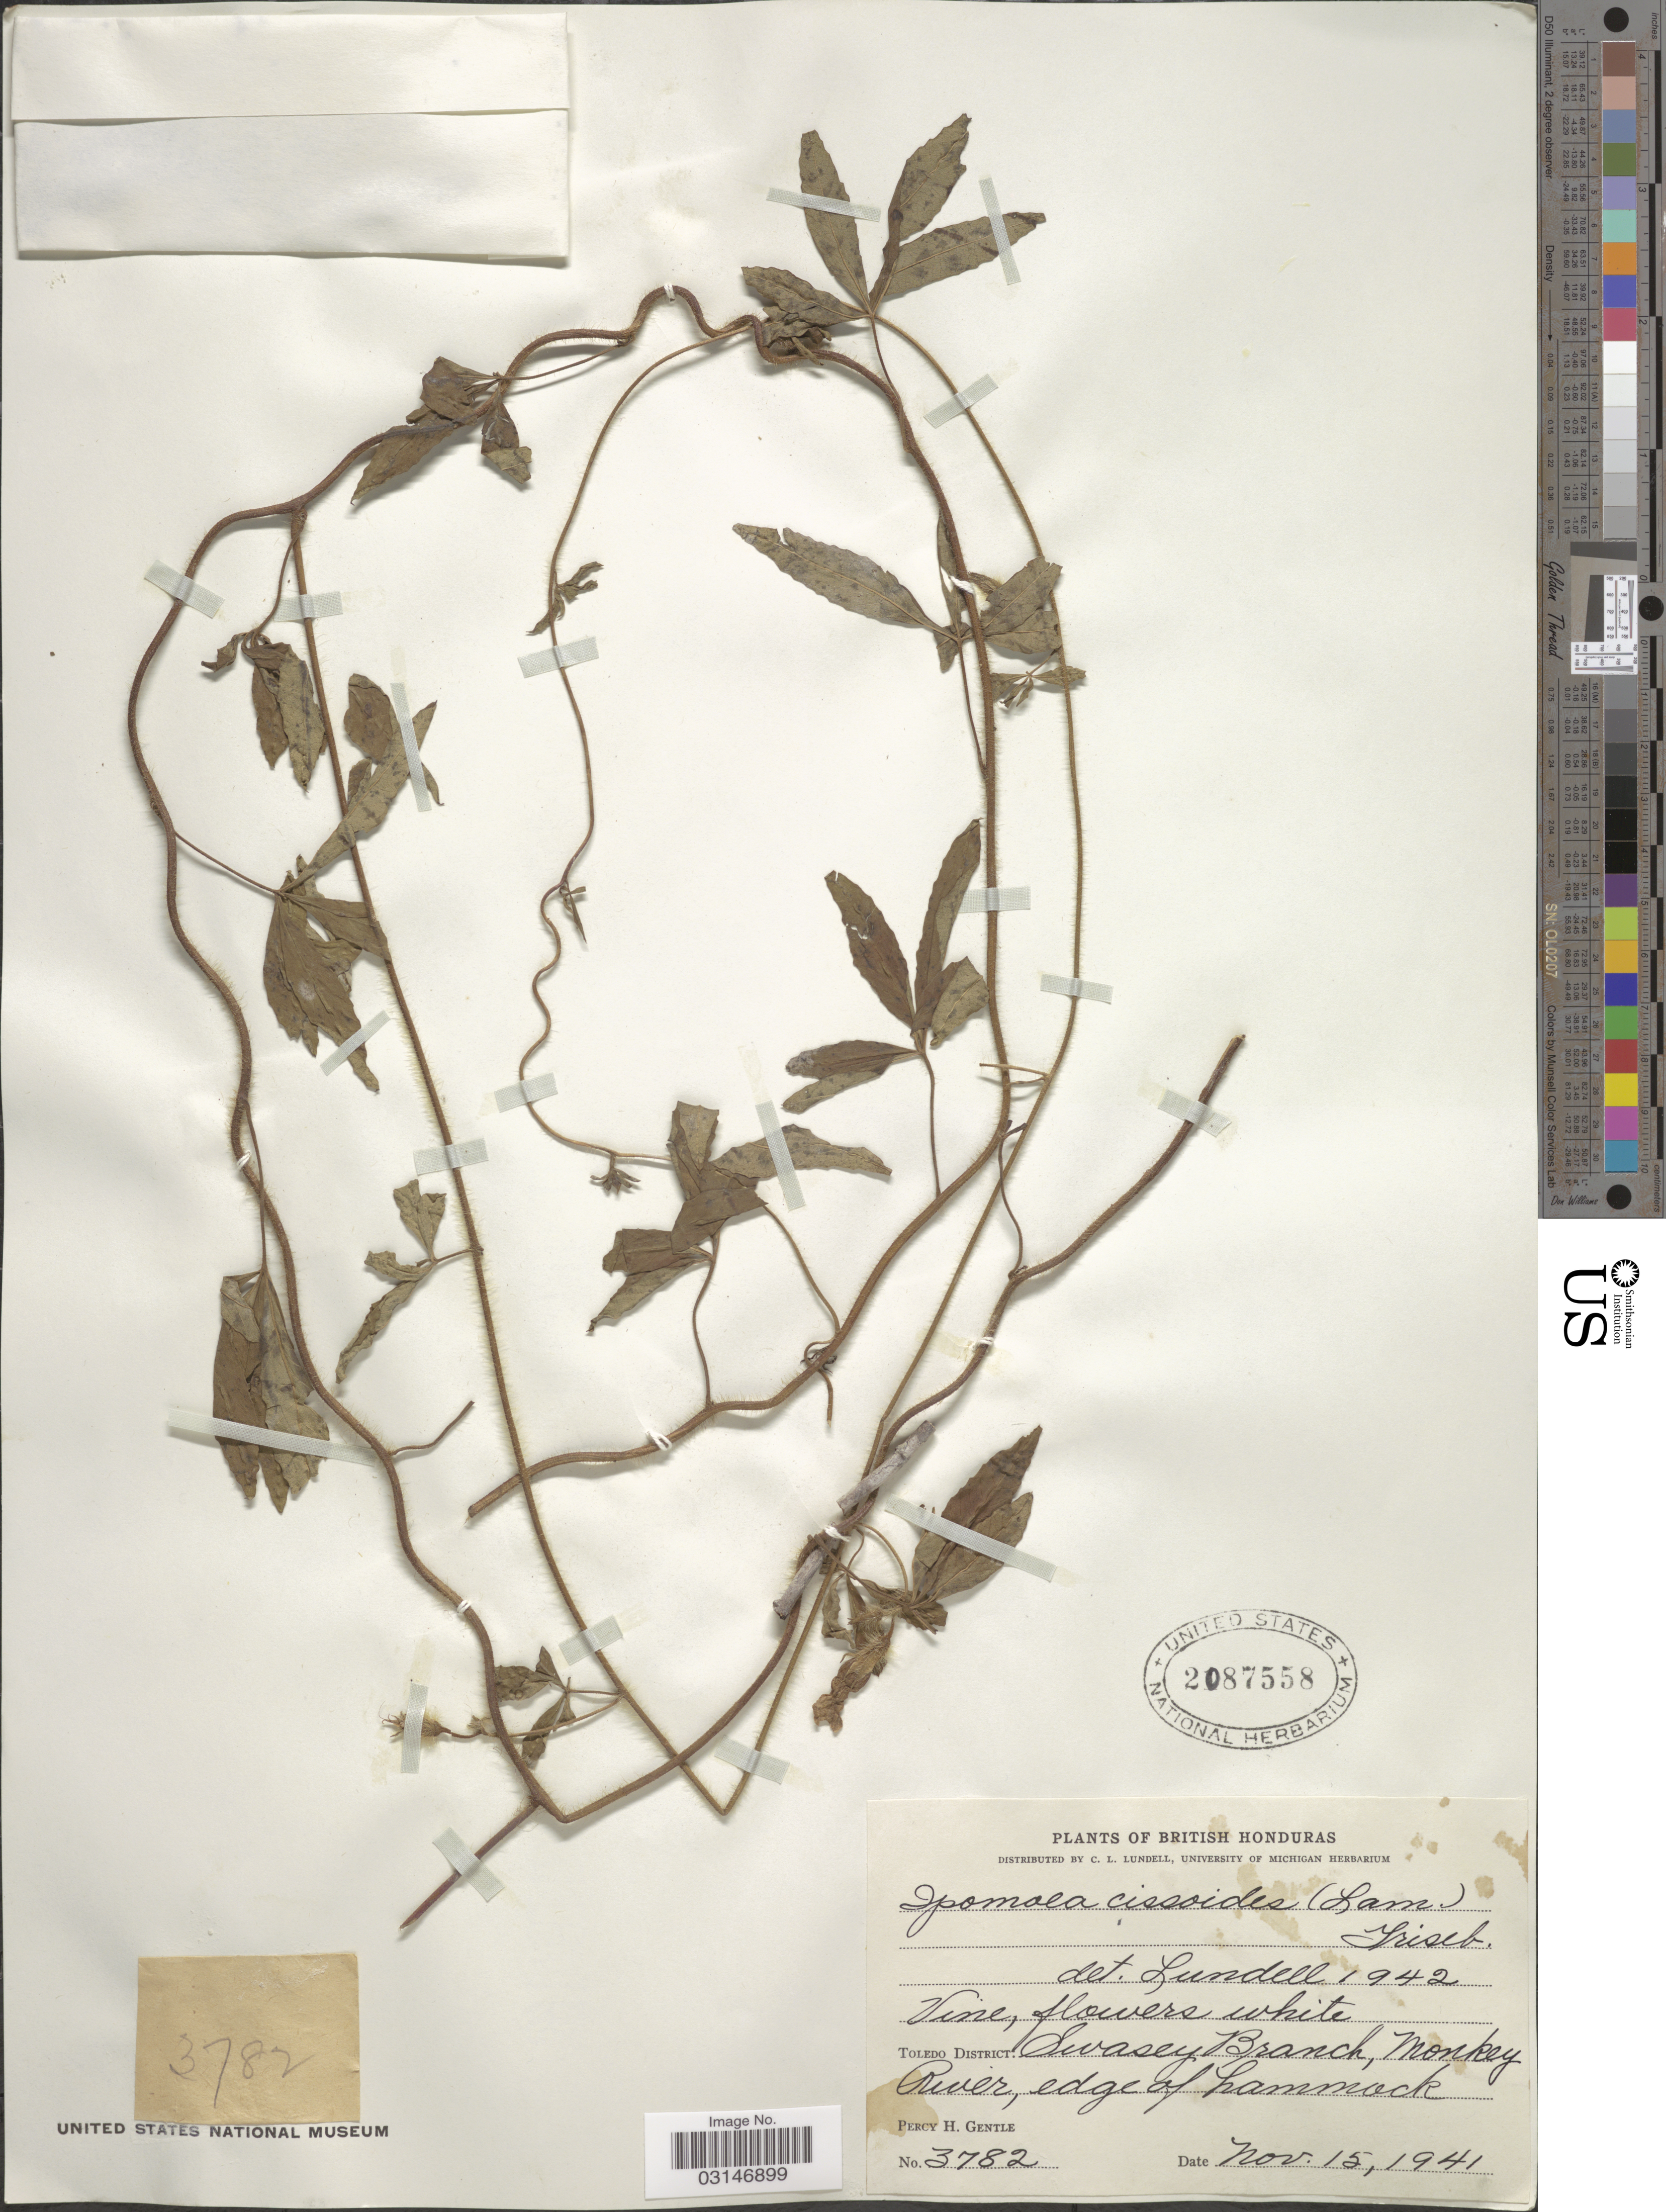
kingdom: Plantae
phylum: Tracheophyta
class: Magnoliopsida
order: Solanales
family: Convolvulaceae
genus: Distimake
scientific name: Distimake cissoides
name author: (Lam.) A. R. Simões & Staples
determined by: Strong, Mark T., (BOT), Smithsonian Institution - National Museum of Natural History (UNITED STATES)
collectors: P. H. Gentle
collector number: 3782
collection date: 1941-11-15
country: Belize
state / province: Toledo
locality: British Honduras, Toledo District: Swasey Branch, Monkey River, edge of hammock.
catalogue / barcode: US 2087558